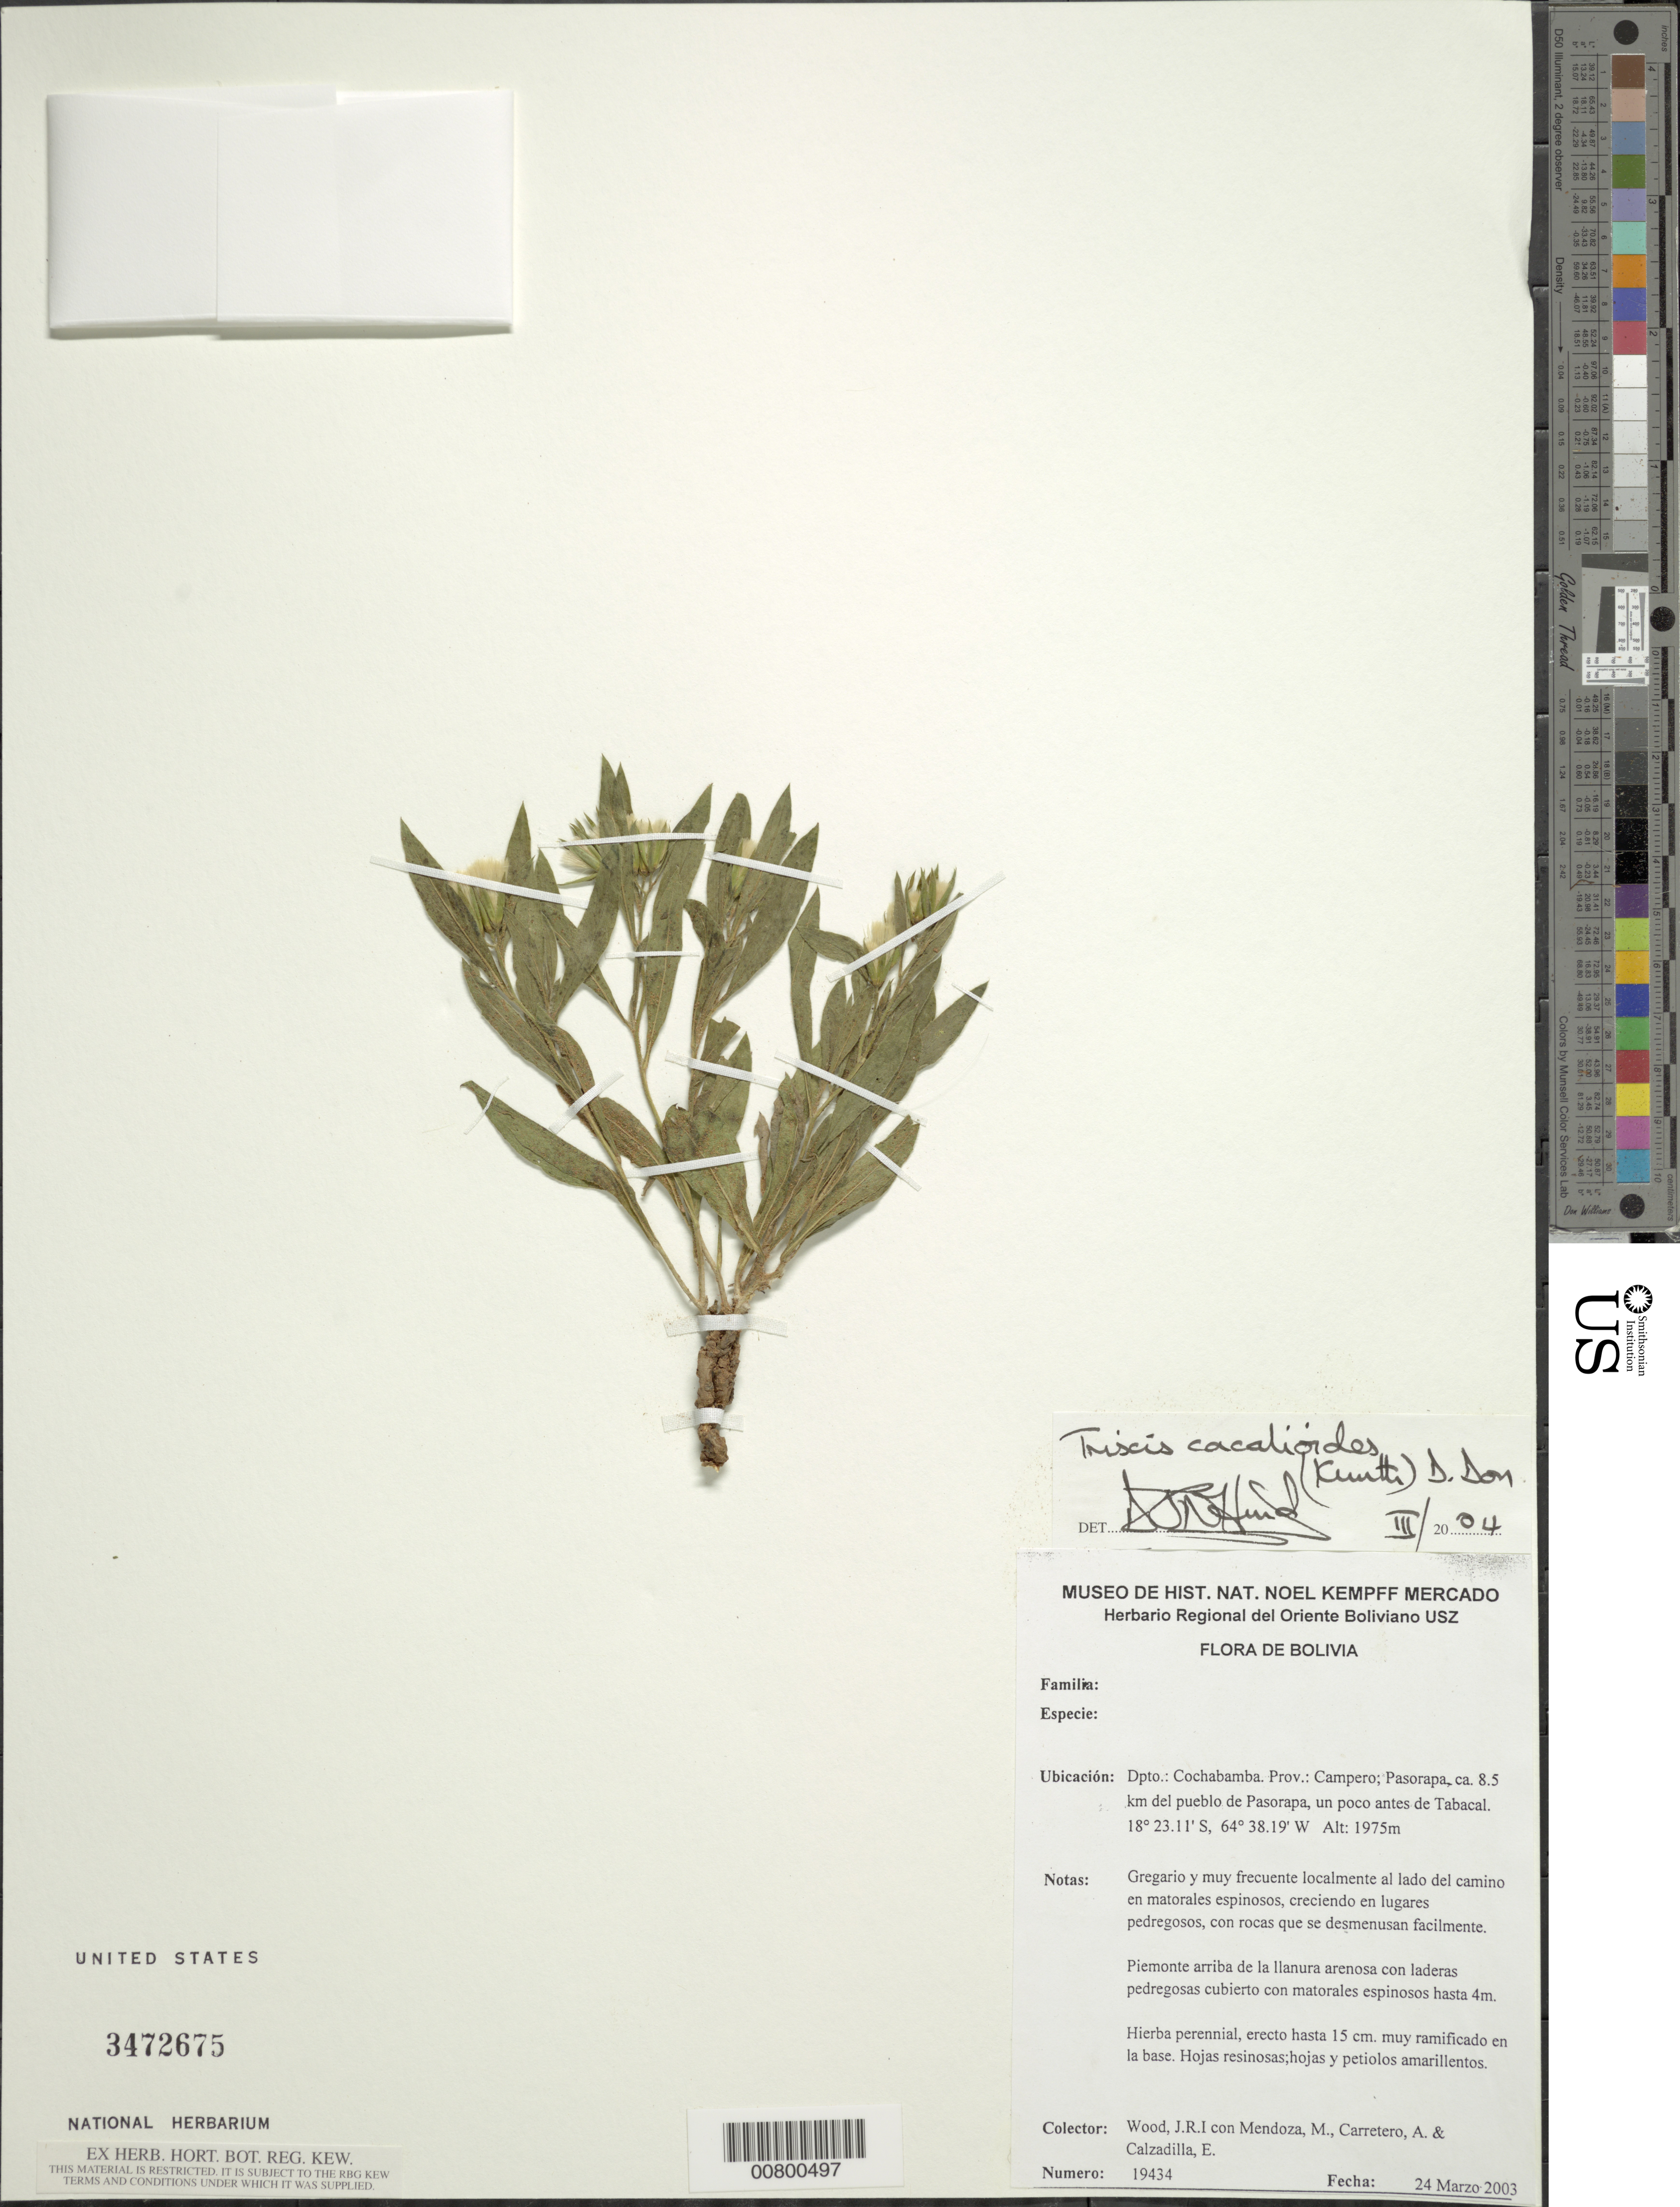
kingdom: Plantae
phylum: Tracheophyta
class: Magnoliopsida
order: Asterales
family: Asteraceae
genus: Trixis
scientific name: Trixis cacalioides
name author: (Kunth) D. Don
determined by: Hind, N.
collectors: J. R. I. Wood, M. Mendoza, A. Carretero & E. Calzadilla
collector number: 19434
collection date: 2003-03-24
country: Bolivia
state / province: Cochabamba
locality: Prov. Campero, ca. 8.5 km del pueblo de Pasorapa, un poco antes de Tabacal.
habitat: Pemonte arriba de la llanura arenosa con laderas pedregosas cubierto con matorales espinosas hasta 4 m.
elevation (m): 1975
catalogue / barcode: US 3472675